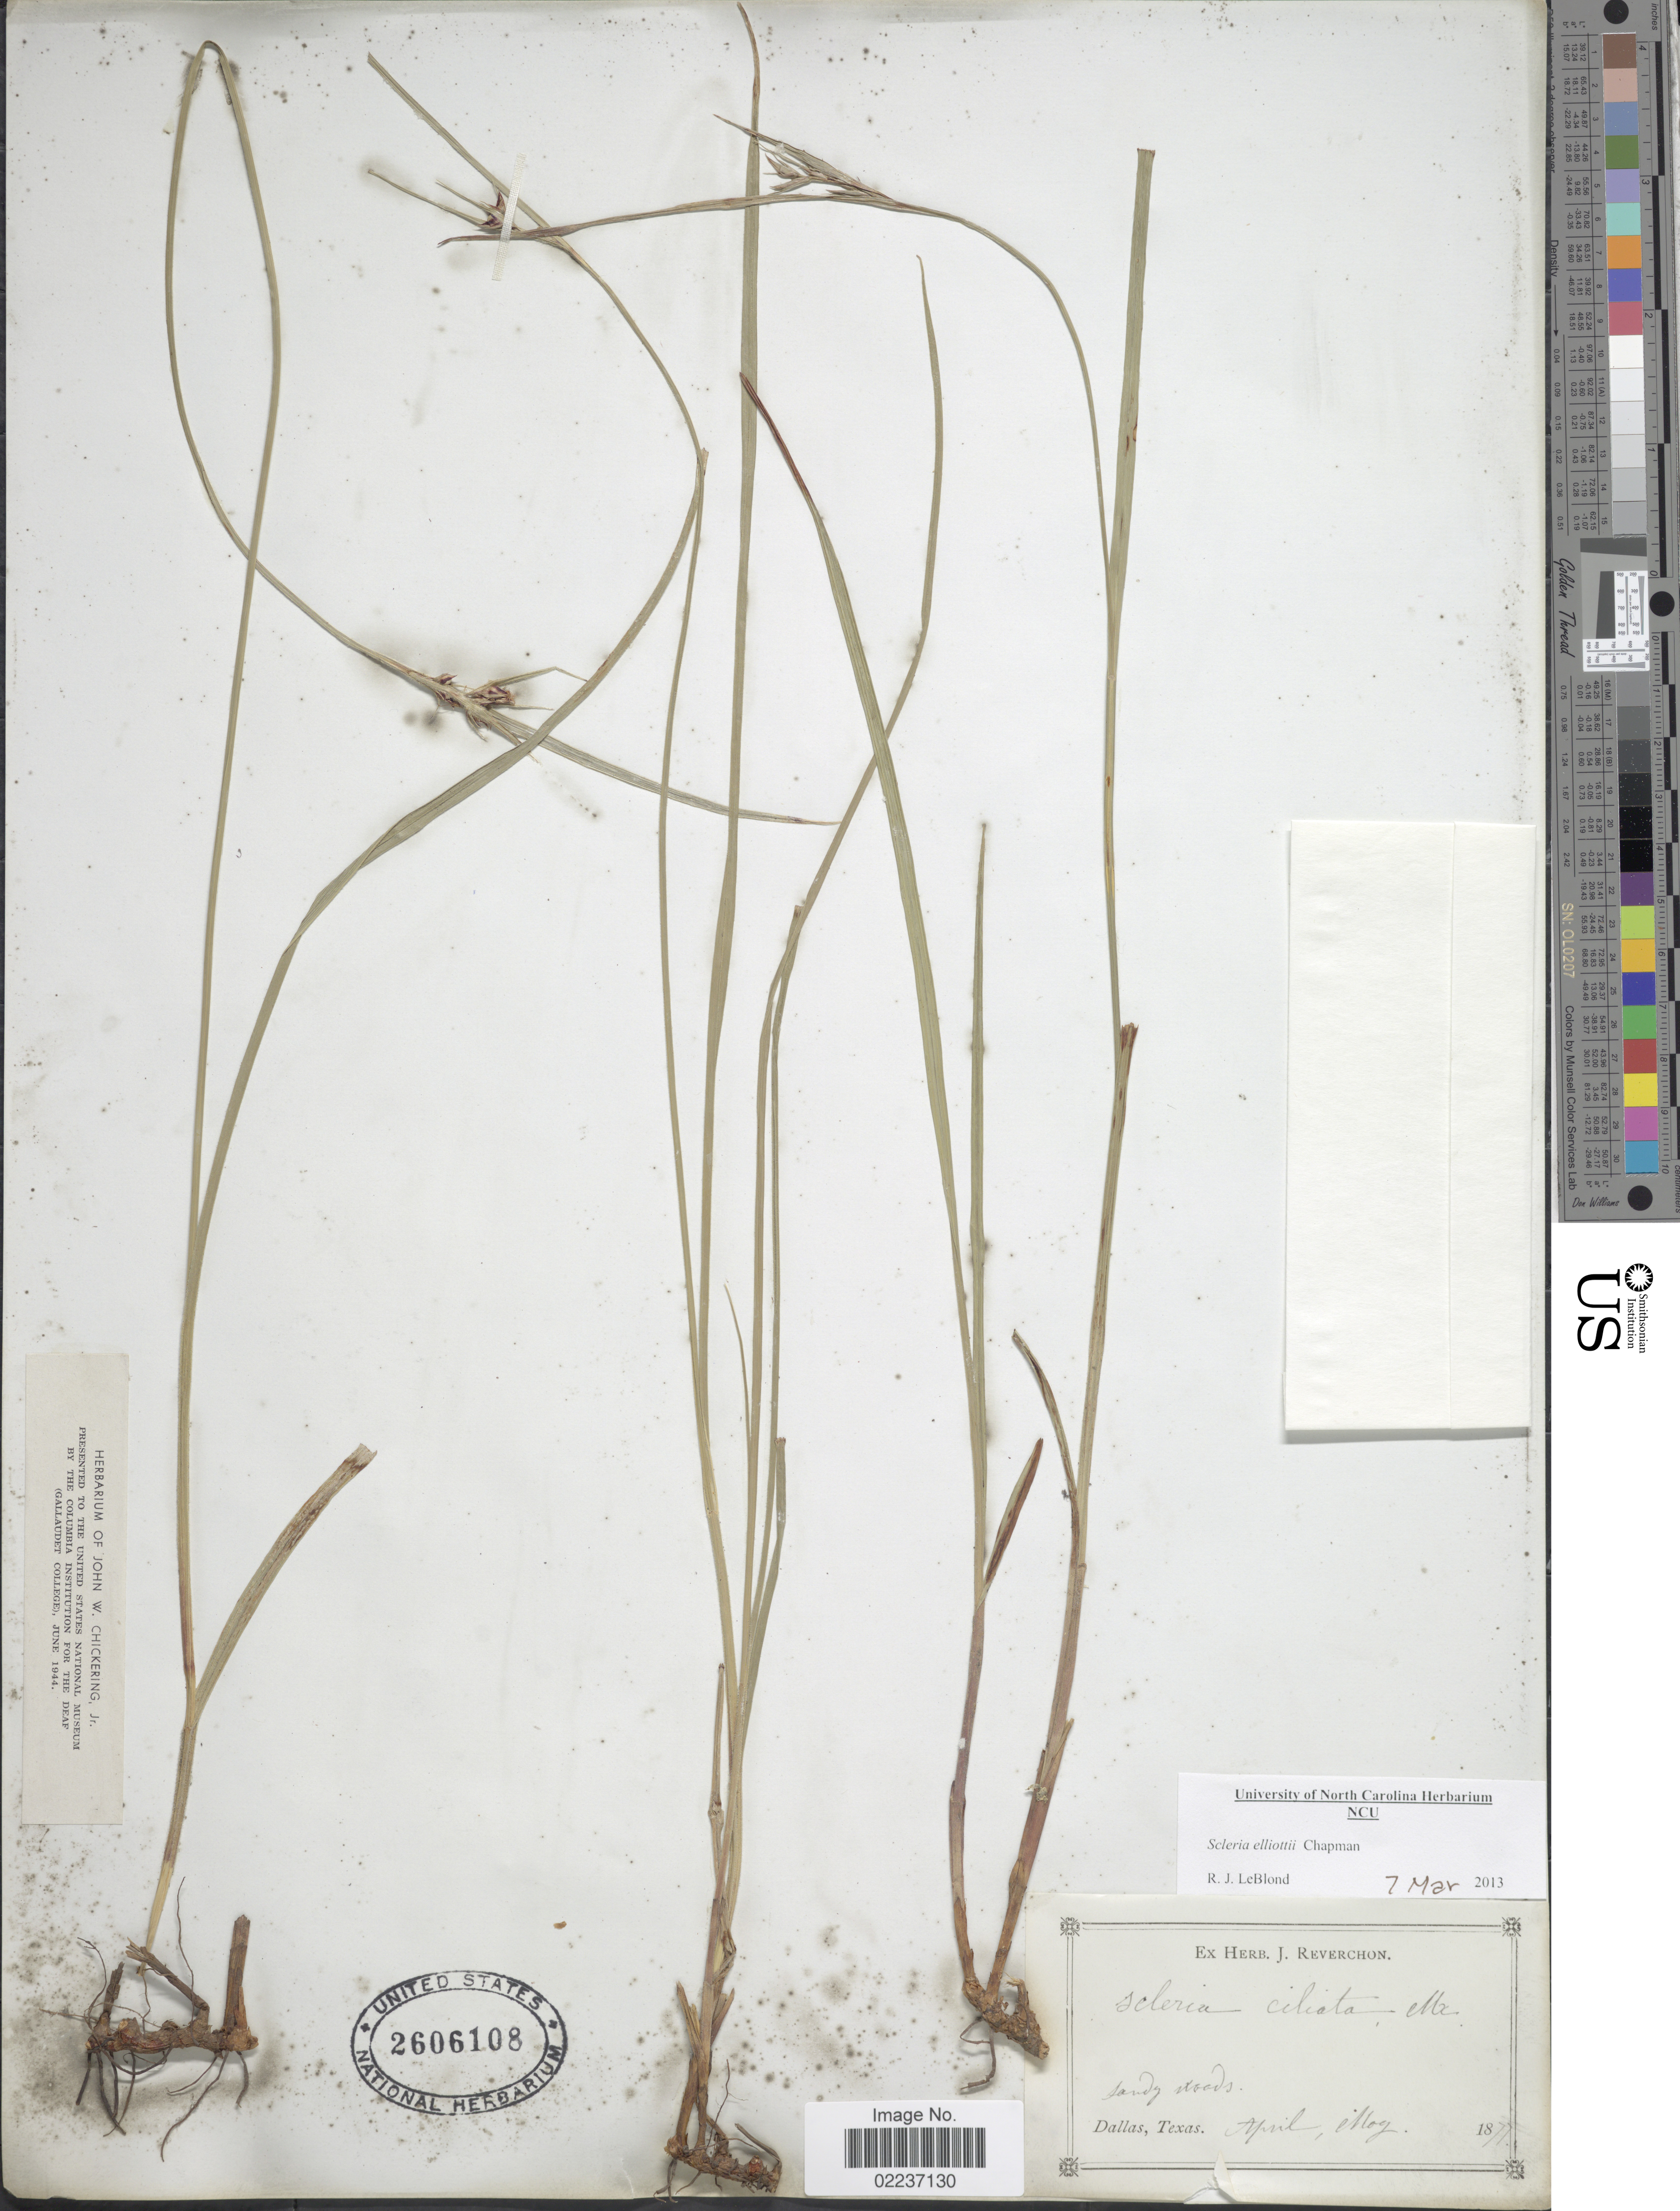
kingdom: Plantae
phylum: Tracheophyta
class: Liliopsida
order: Poales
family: Cyperaceae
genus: Scleria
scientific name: Scleria ciliata var. elliottii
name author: (Chapm.) Fernald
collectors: ex herb. J. Reverchon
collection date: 1877-04/1877-05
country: United States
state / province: Texas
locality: Sandy woods, Dallas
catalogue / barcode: US 2606108